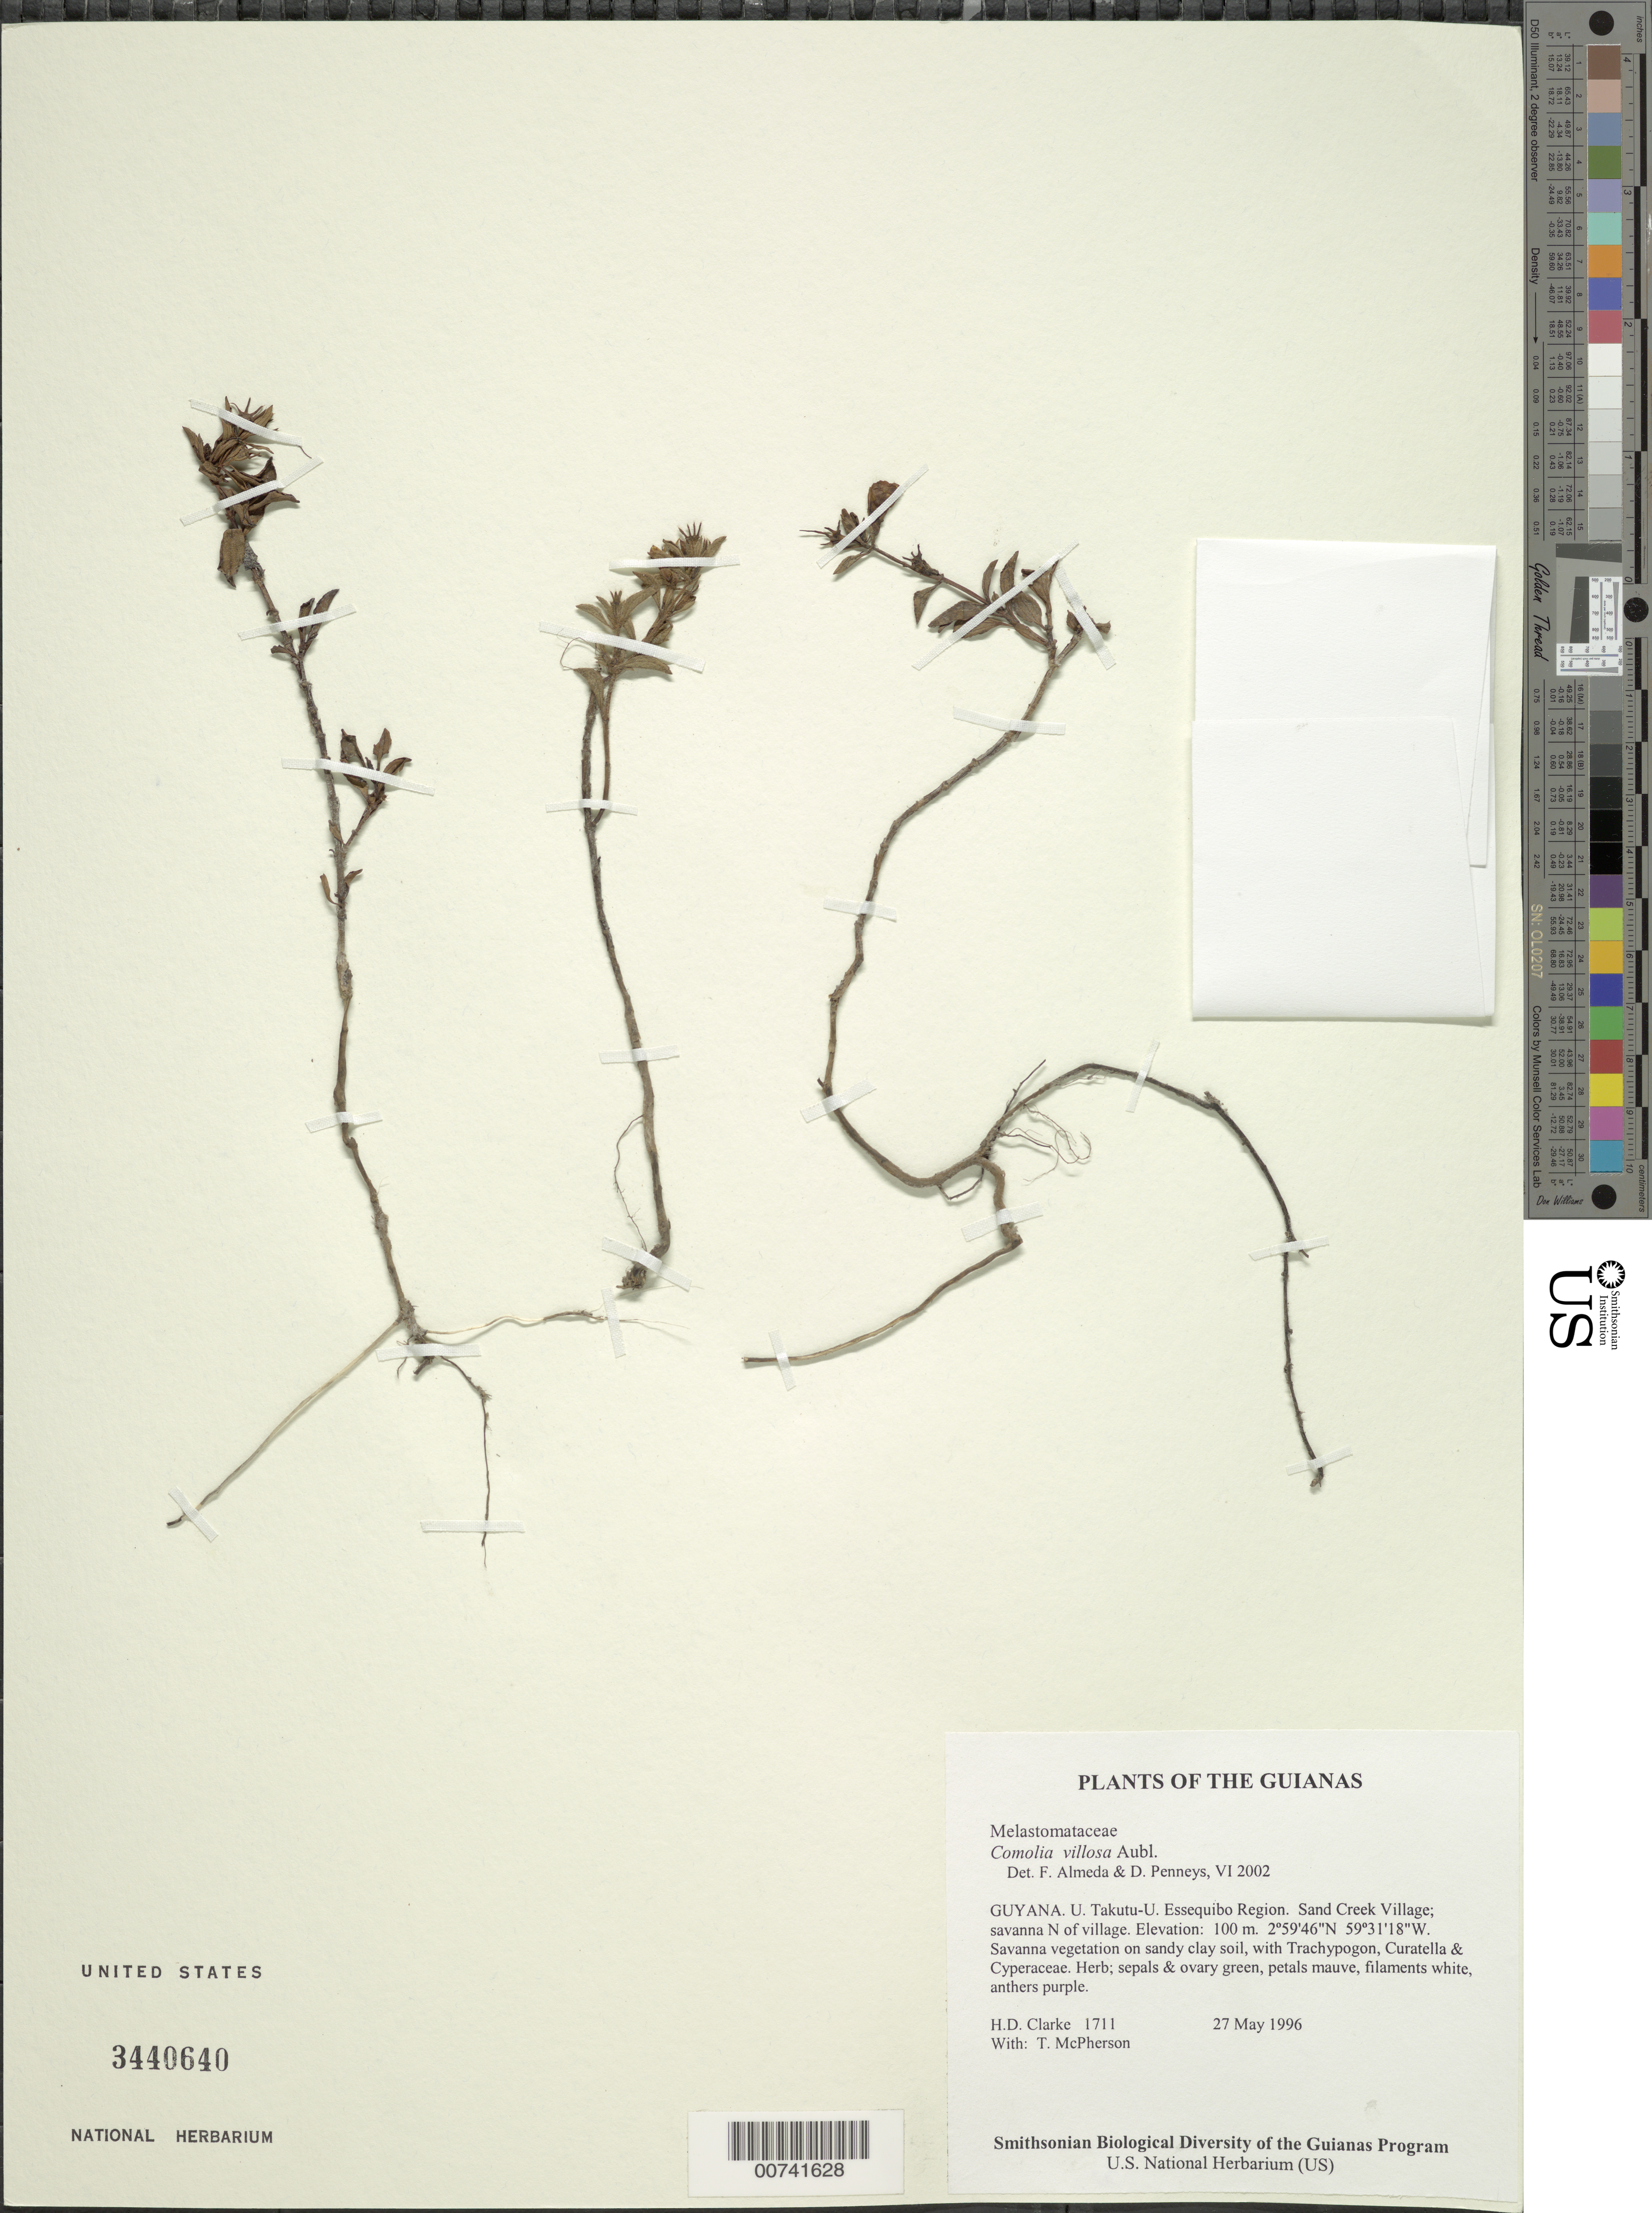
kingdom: Plantae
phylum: Tracheophyta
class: Magnoliopsida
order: Myrtales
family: Melastomataceae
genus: Comolia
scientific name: Comolia veronicifolia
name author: Benth.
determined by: Nunes da Silva, Diego, (RB), Jardim Botanico do Rio de Janeiro - Herbario (BRAZIL)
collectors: H. D. Clarke & T. McPherson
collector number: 1711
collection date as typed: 27 May 1996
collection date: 1996-05-27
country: Guyana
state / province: U. Takutu-U. Essequibo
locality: Sand Creek Village; savanna N of village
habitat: Savanna vegetation on sandy clay soil, with Trachypogon, Curatella & Cyperaceae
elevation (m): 100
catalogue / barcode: US 3440640